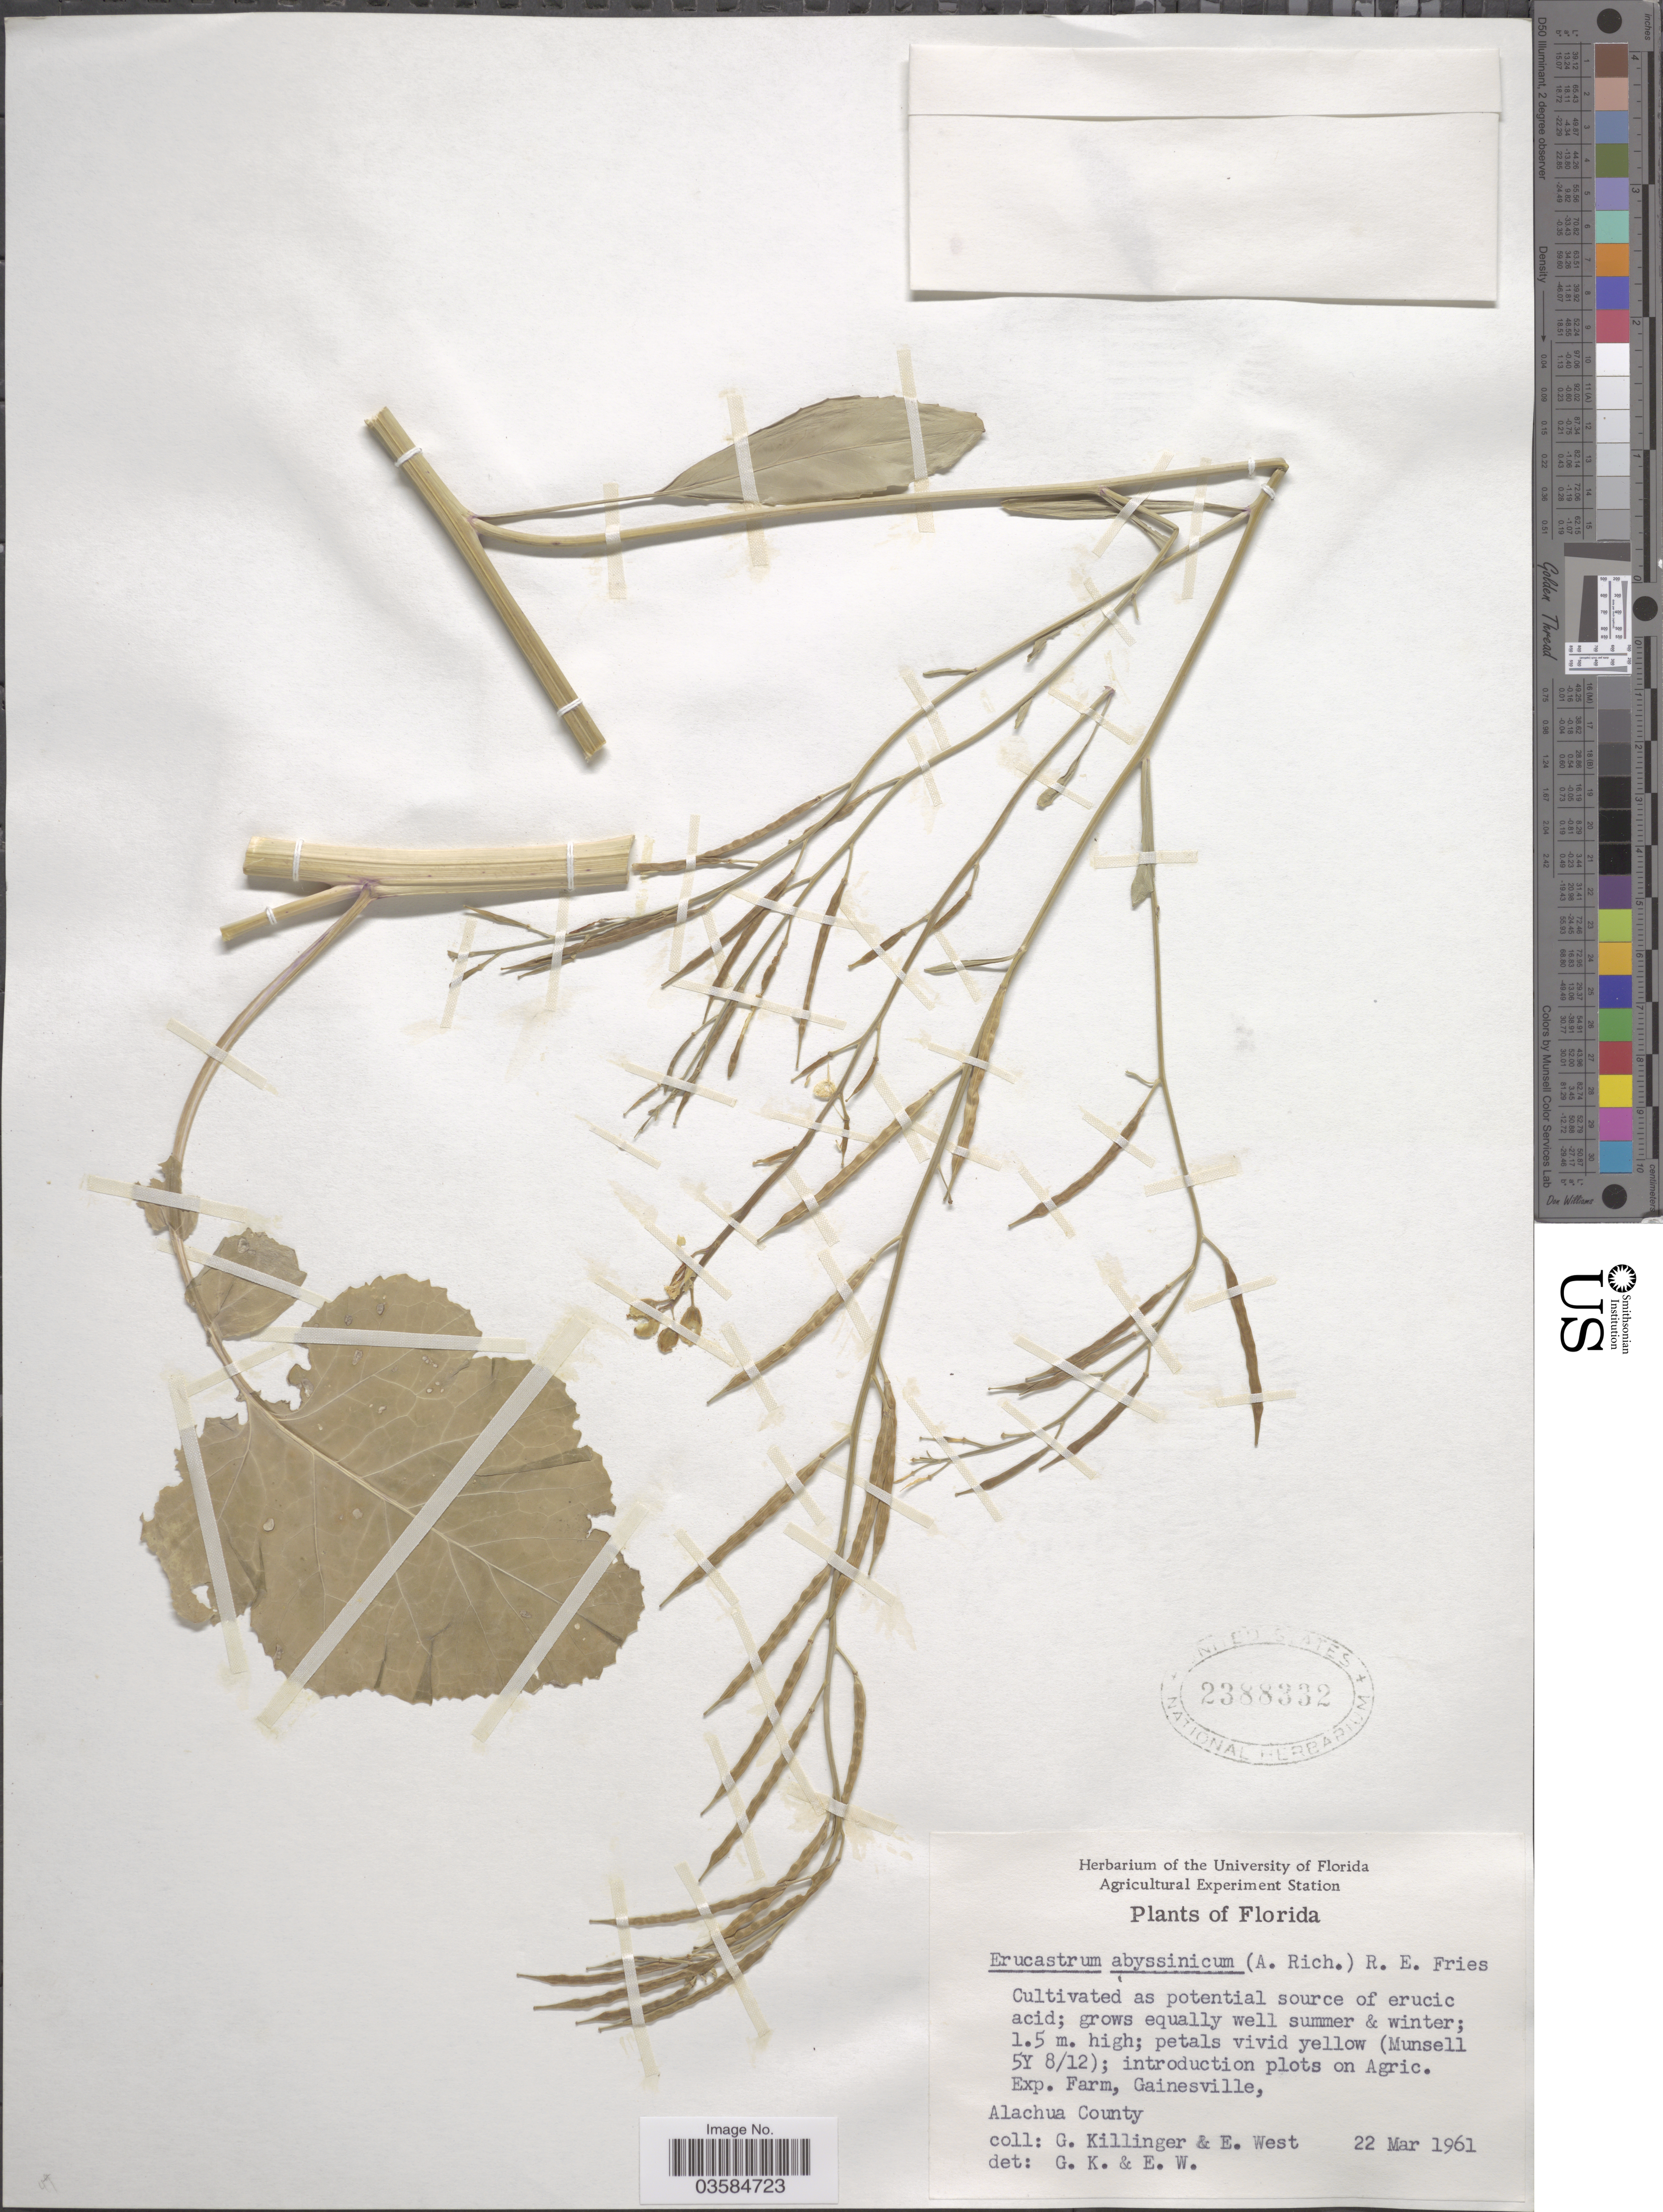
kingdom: Plantae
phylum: Tracheophyta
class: Magnoliopsida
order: Brassicales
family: Brassicaceae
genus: Erucastrum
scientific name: Erucastrum abyssinicum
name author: (A. Rich.) O.E. Schulz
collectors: G. Killinger & E. West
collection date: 1961-03-22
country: United States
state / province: Florida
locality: Exp. Farm, Gainesville, Alachua County.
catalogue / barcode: US 2388332